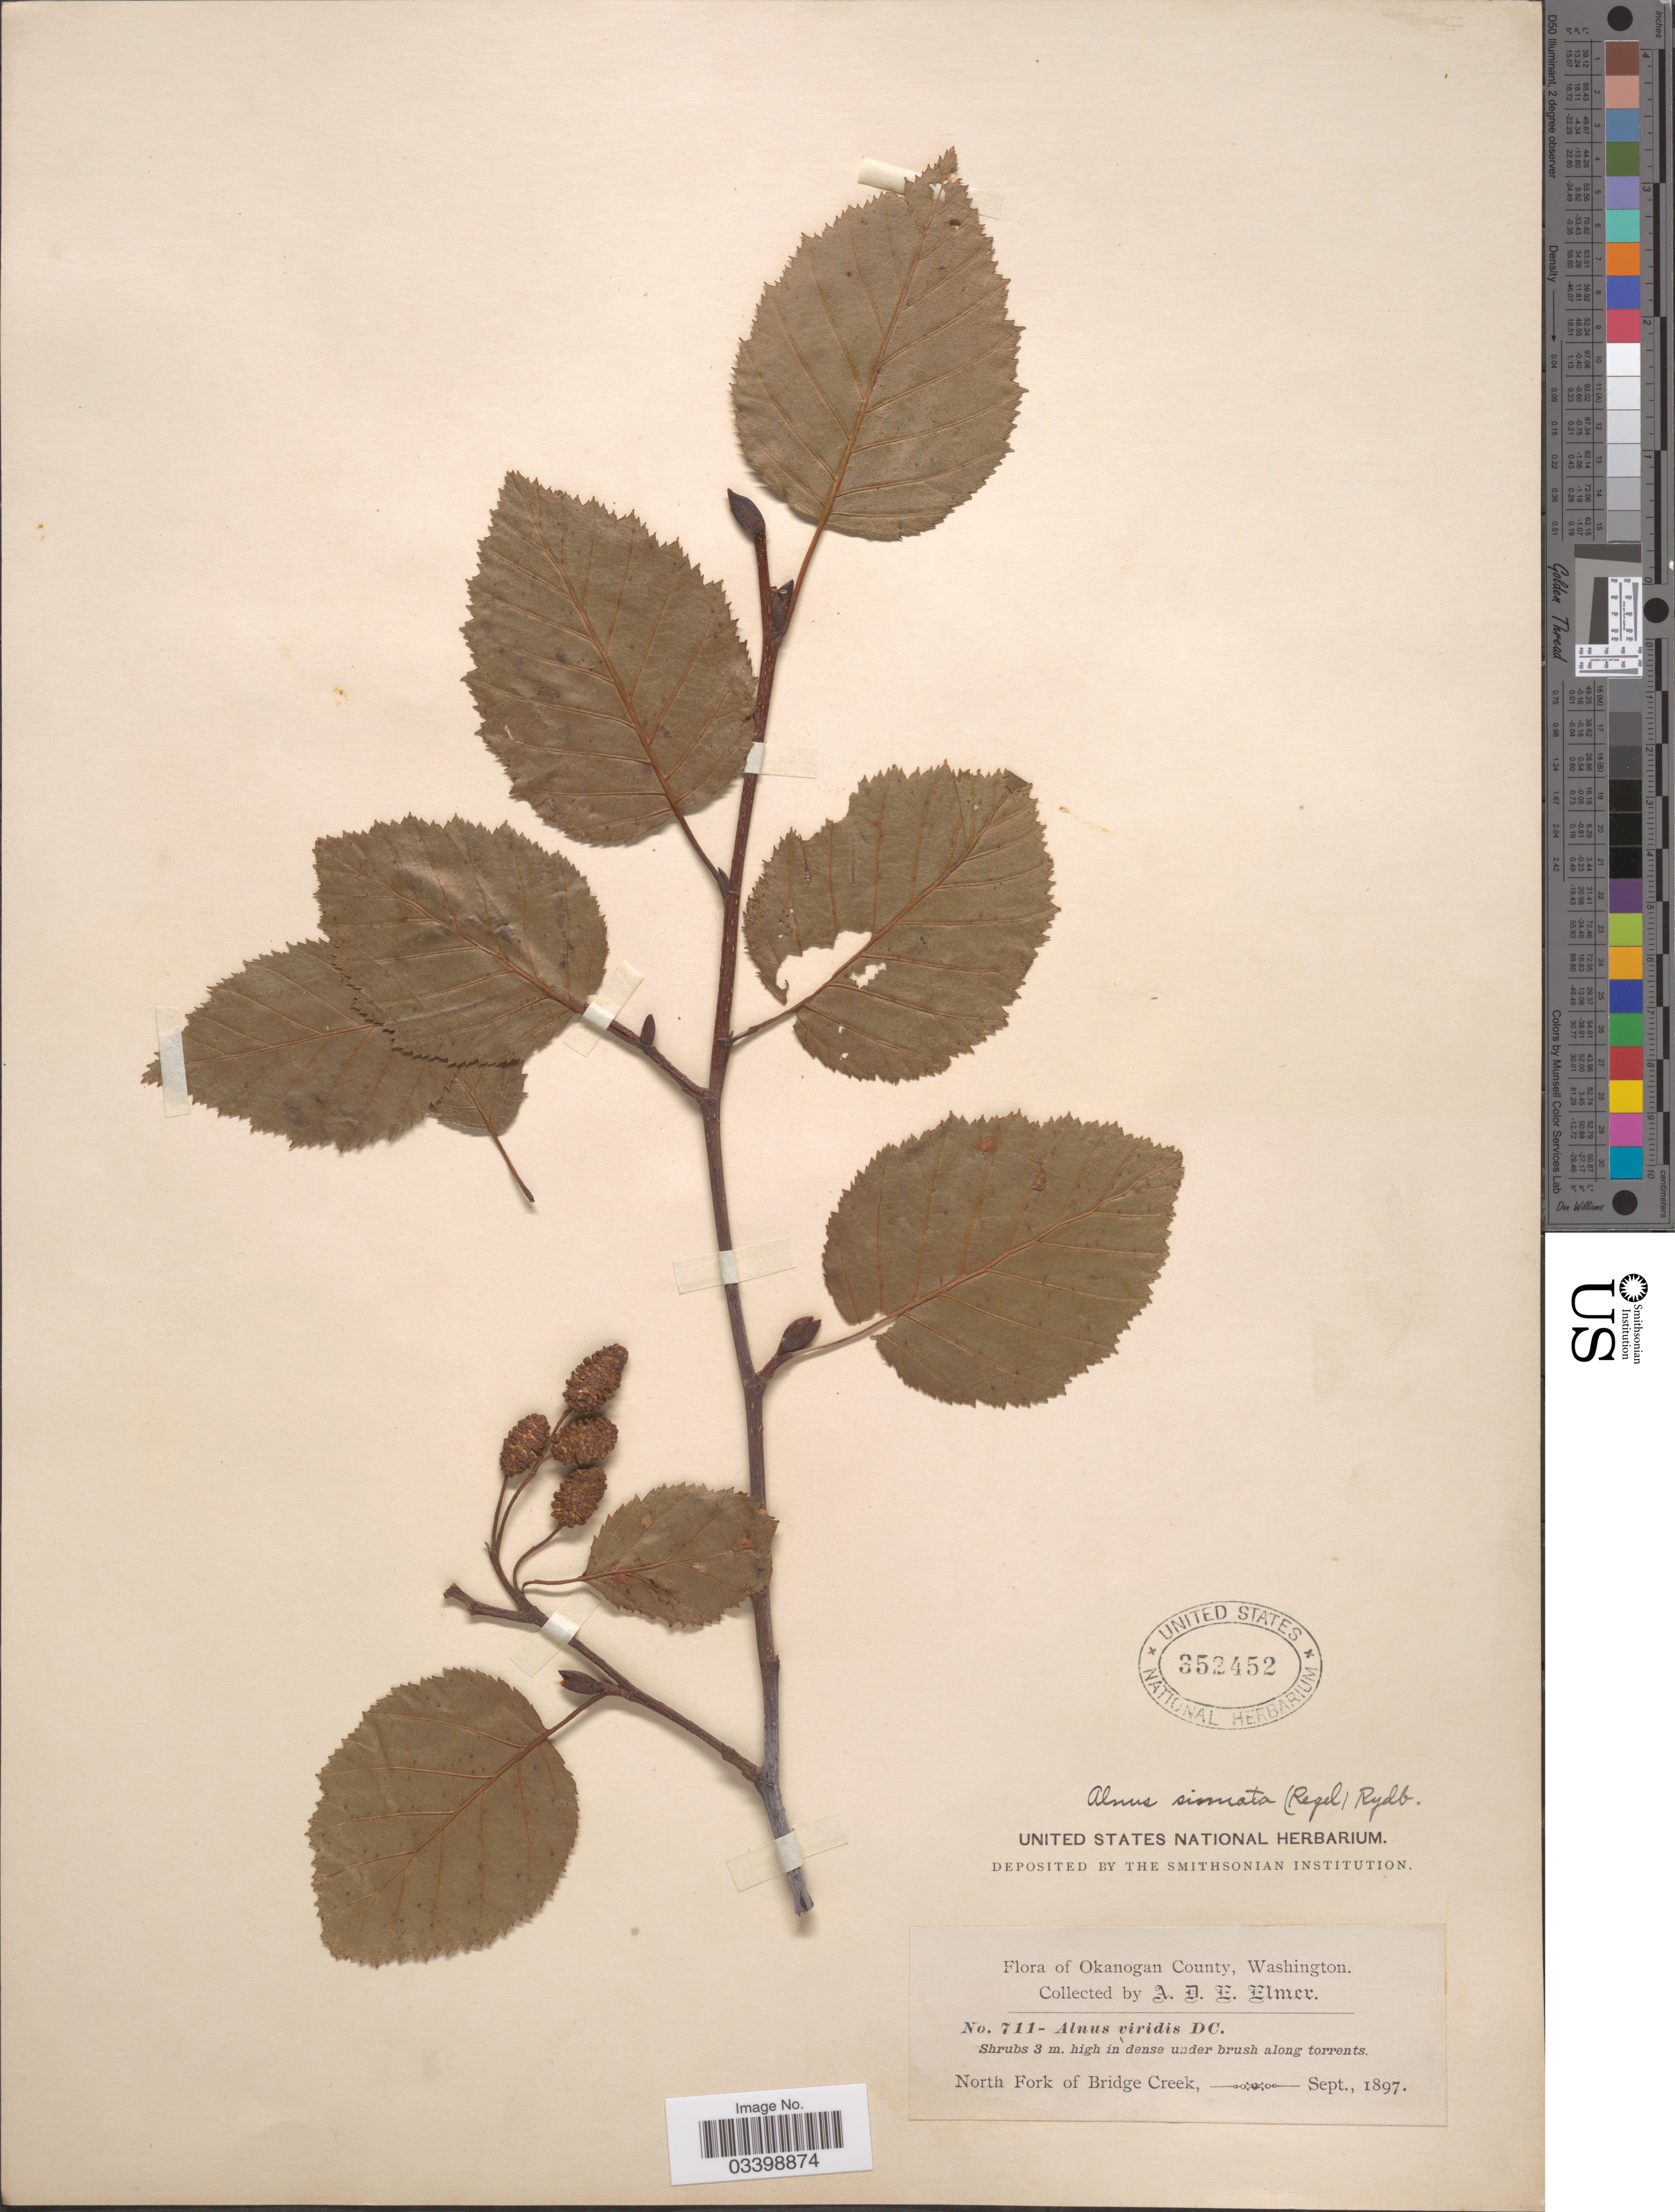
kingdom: Plantae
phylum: Tracheophyta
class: Magnoliopsida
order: Fagales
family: Betulaceae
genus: Alnus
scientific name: Alnus viridis subsp. sinuata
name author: Regel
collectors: A. D. E. Elmer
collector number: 711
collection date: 1897-09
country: United States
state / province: Washington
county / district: Okanogan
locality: Okanogan County. North Fork of Bridge Creek.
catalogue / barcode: US 352452